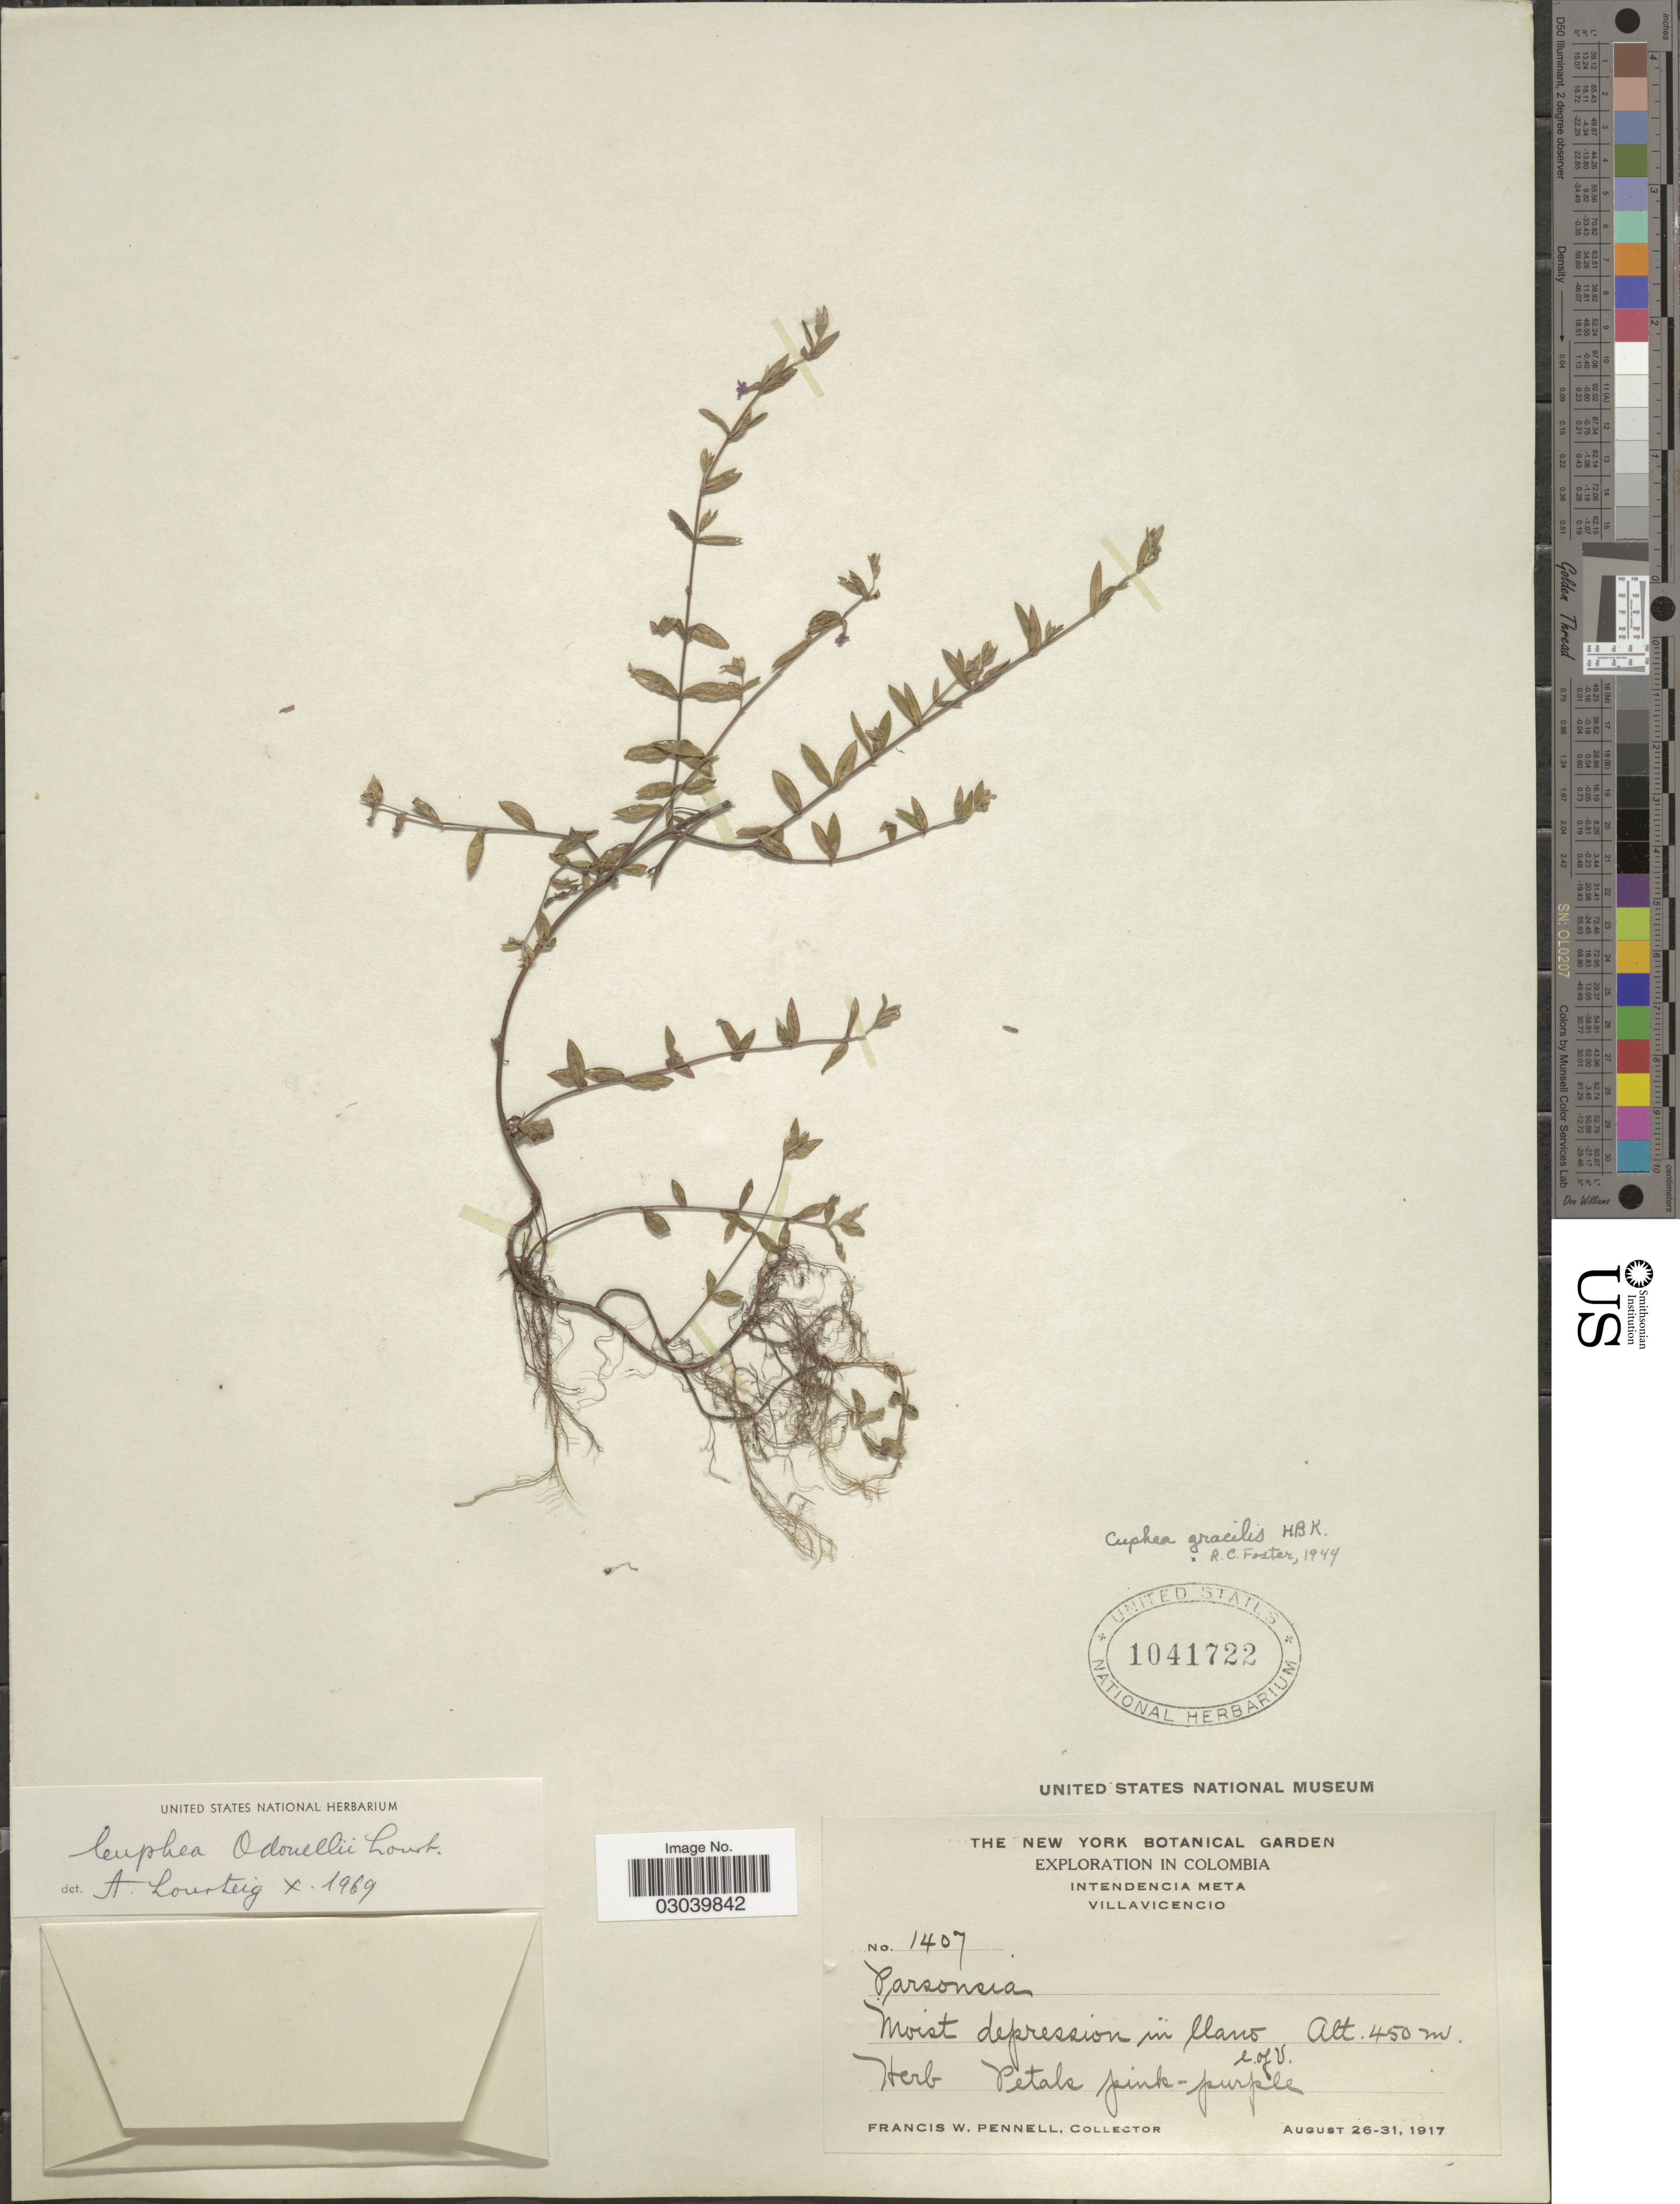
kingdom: Plantae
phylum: Tracheophyta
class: Magnoliopsida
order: Myrtales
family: Lythraceae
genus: Cuphea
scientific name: Cuphea odonellii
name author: Lourteig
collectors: F. W. Pennell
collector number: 1407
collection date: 1917-08-26/1917-08-31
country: Colombia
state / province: Meta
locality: Intendencia Meta. Villavicencio. Moist depression in llano.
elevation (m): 450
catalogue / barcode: US 1041722